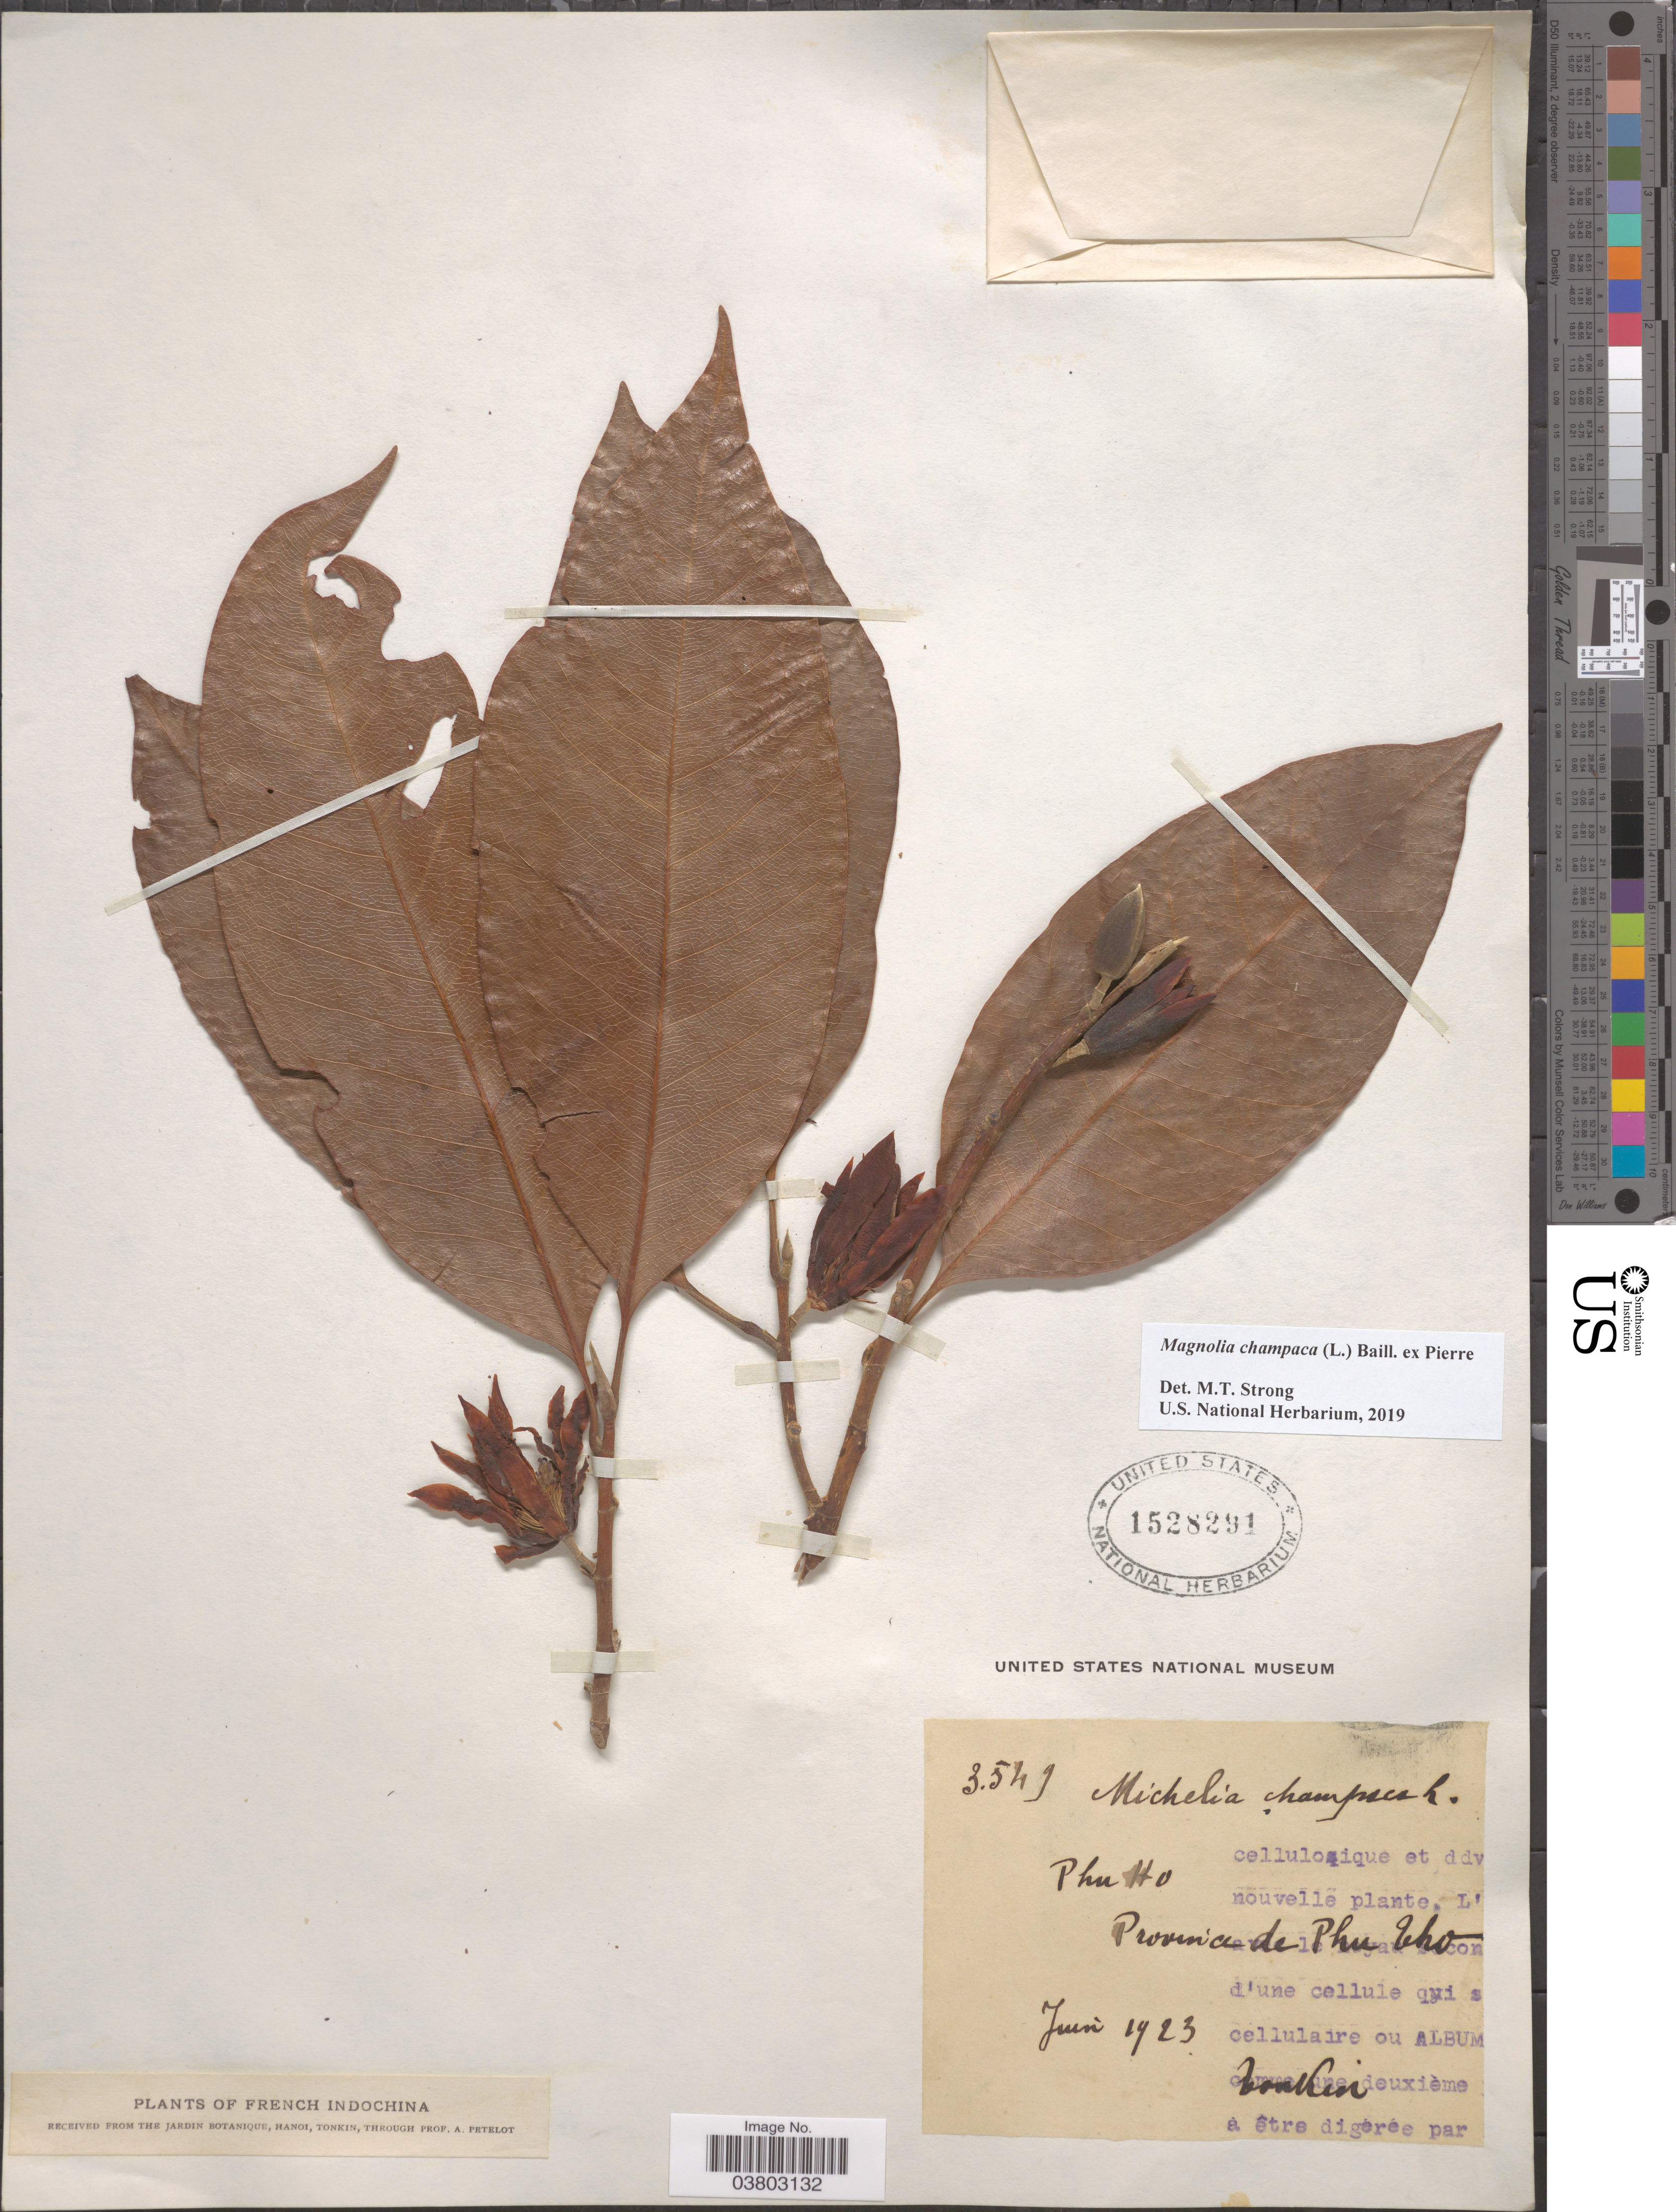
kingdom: Plantae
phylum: Tracheophyta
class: Magnoliopsida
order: Magnoliales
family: Magnoliaceae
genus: Magnolia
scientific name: Magnolia champaca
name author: (L.) Baill. ex Pierre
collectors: P. A. Pételot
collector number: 3549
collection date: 1923-06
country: Vietnam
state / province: Phu Tho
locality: French Indochina. Phu Tho.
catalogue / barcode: US 1528291